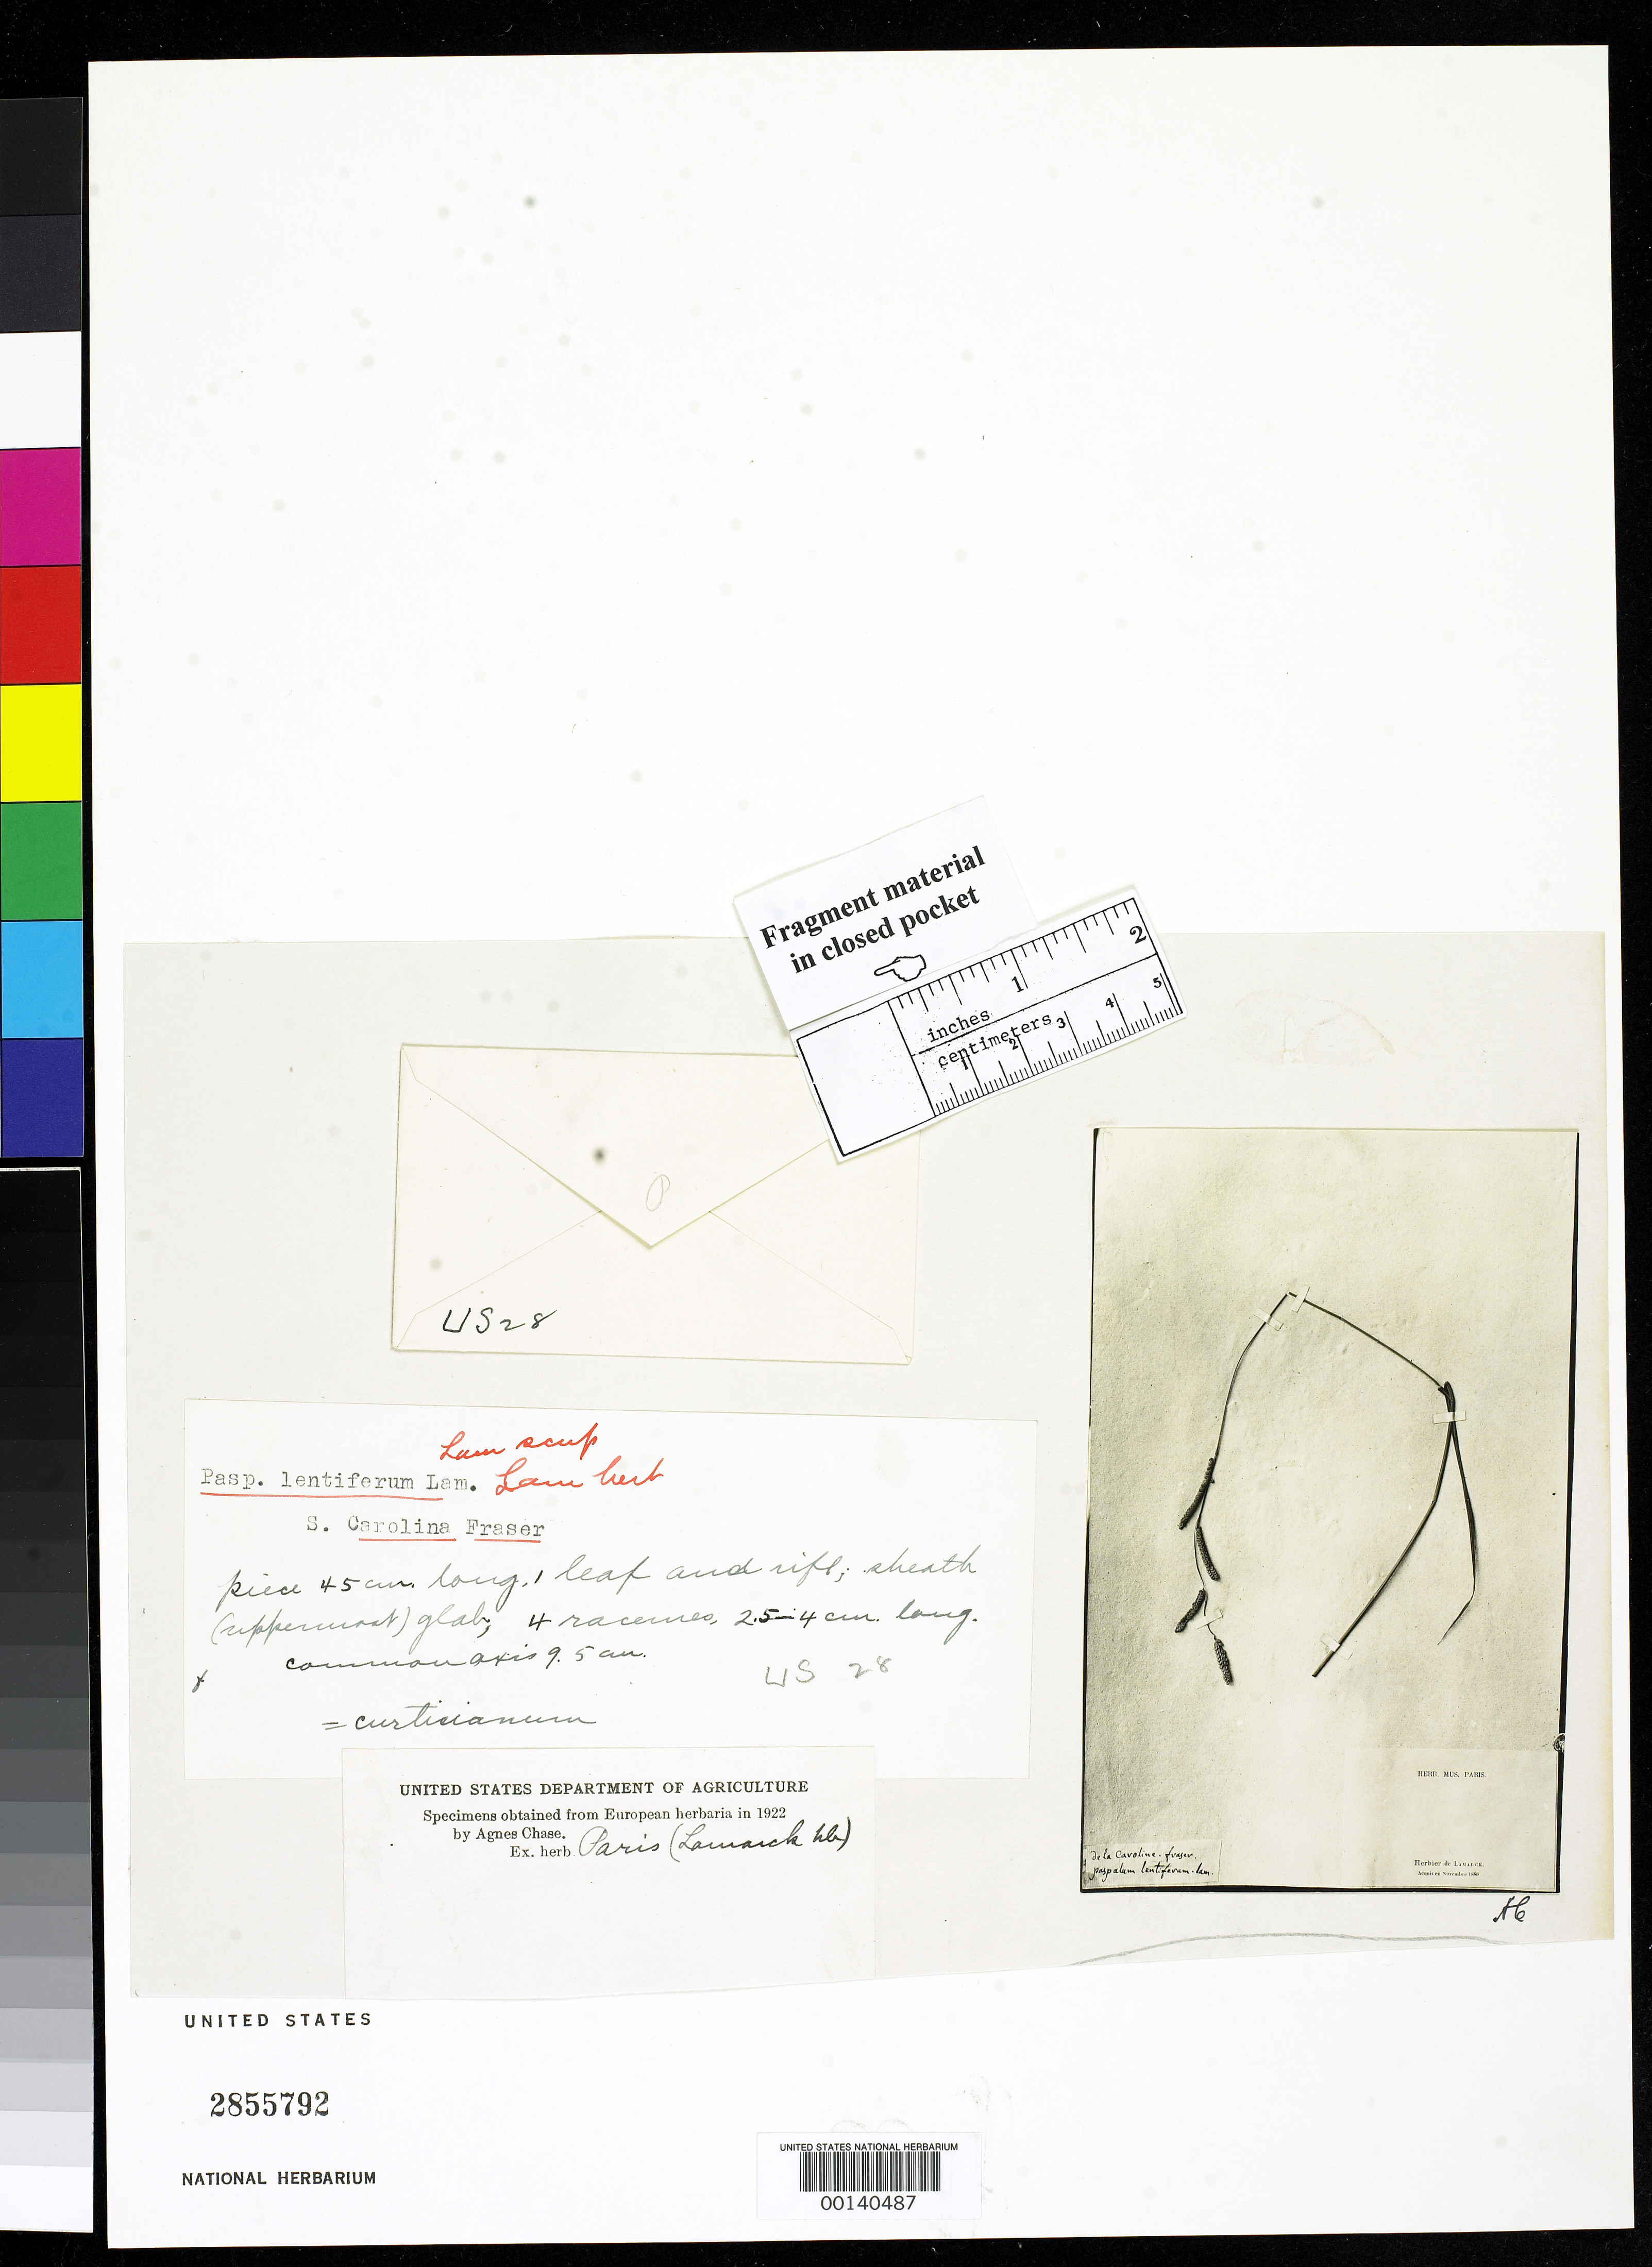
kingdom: Plantae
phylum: Tracheophyta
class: Liliopsida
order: Poales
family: Poaceae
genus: Paspalum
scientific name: Paspalum lentiferum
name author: Lam.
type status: Type Fragment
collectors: J. Fraser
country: United States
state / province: South Carolina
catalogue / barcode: US 2855792